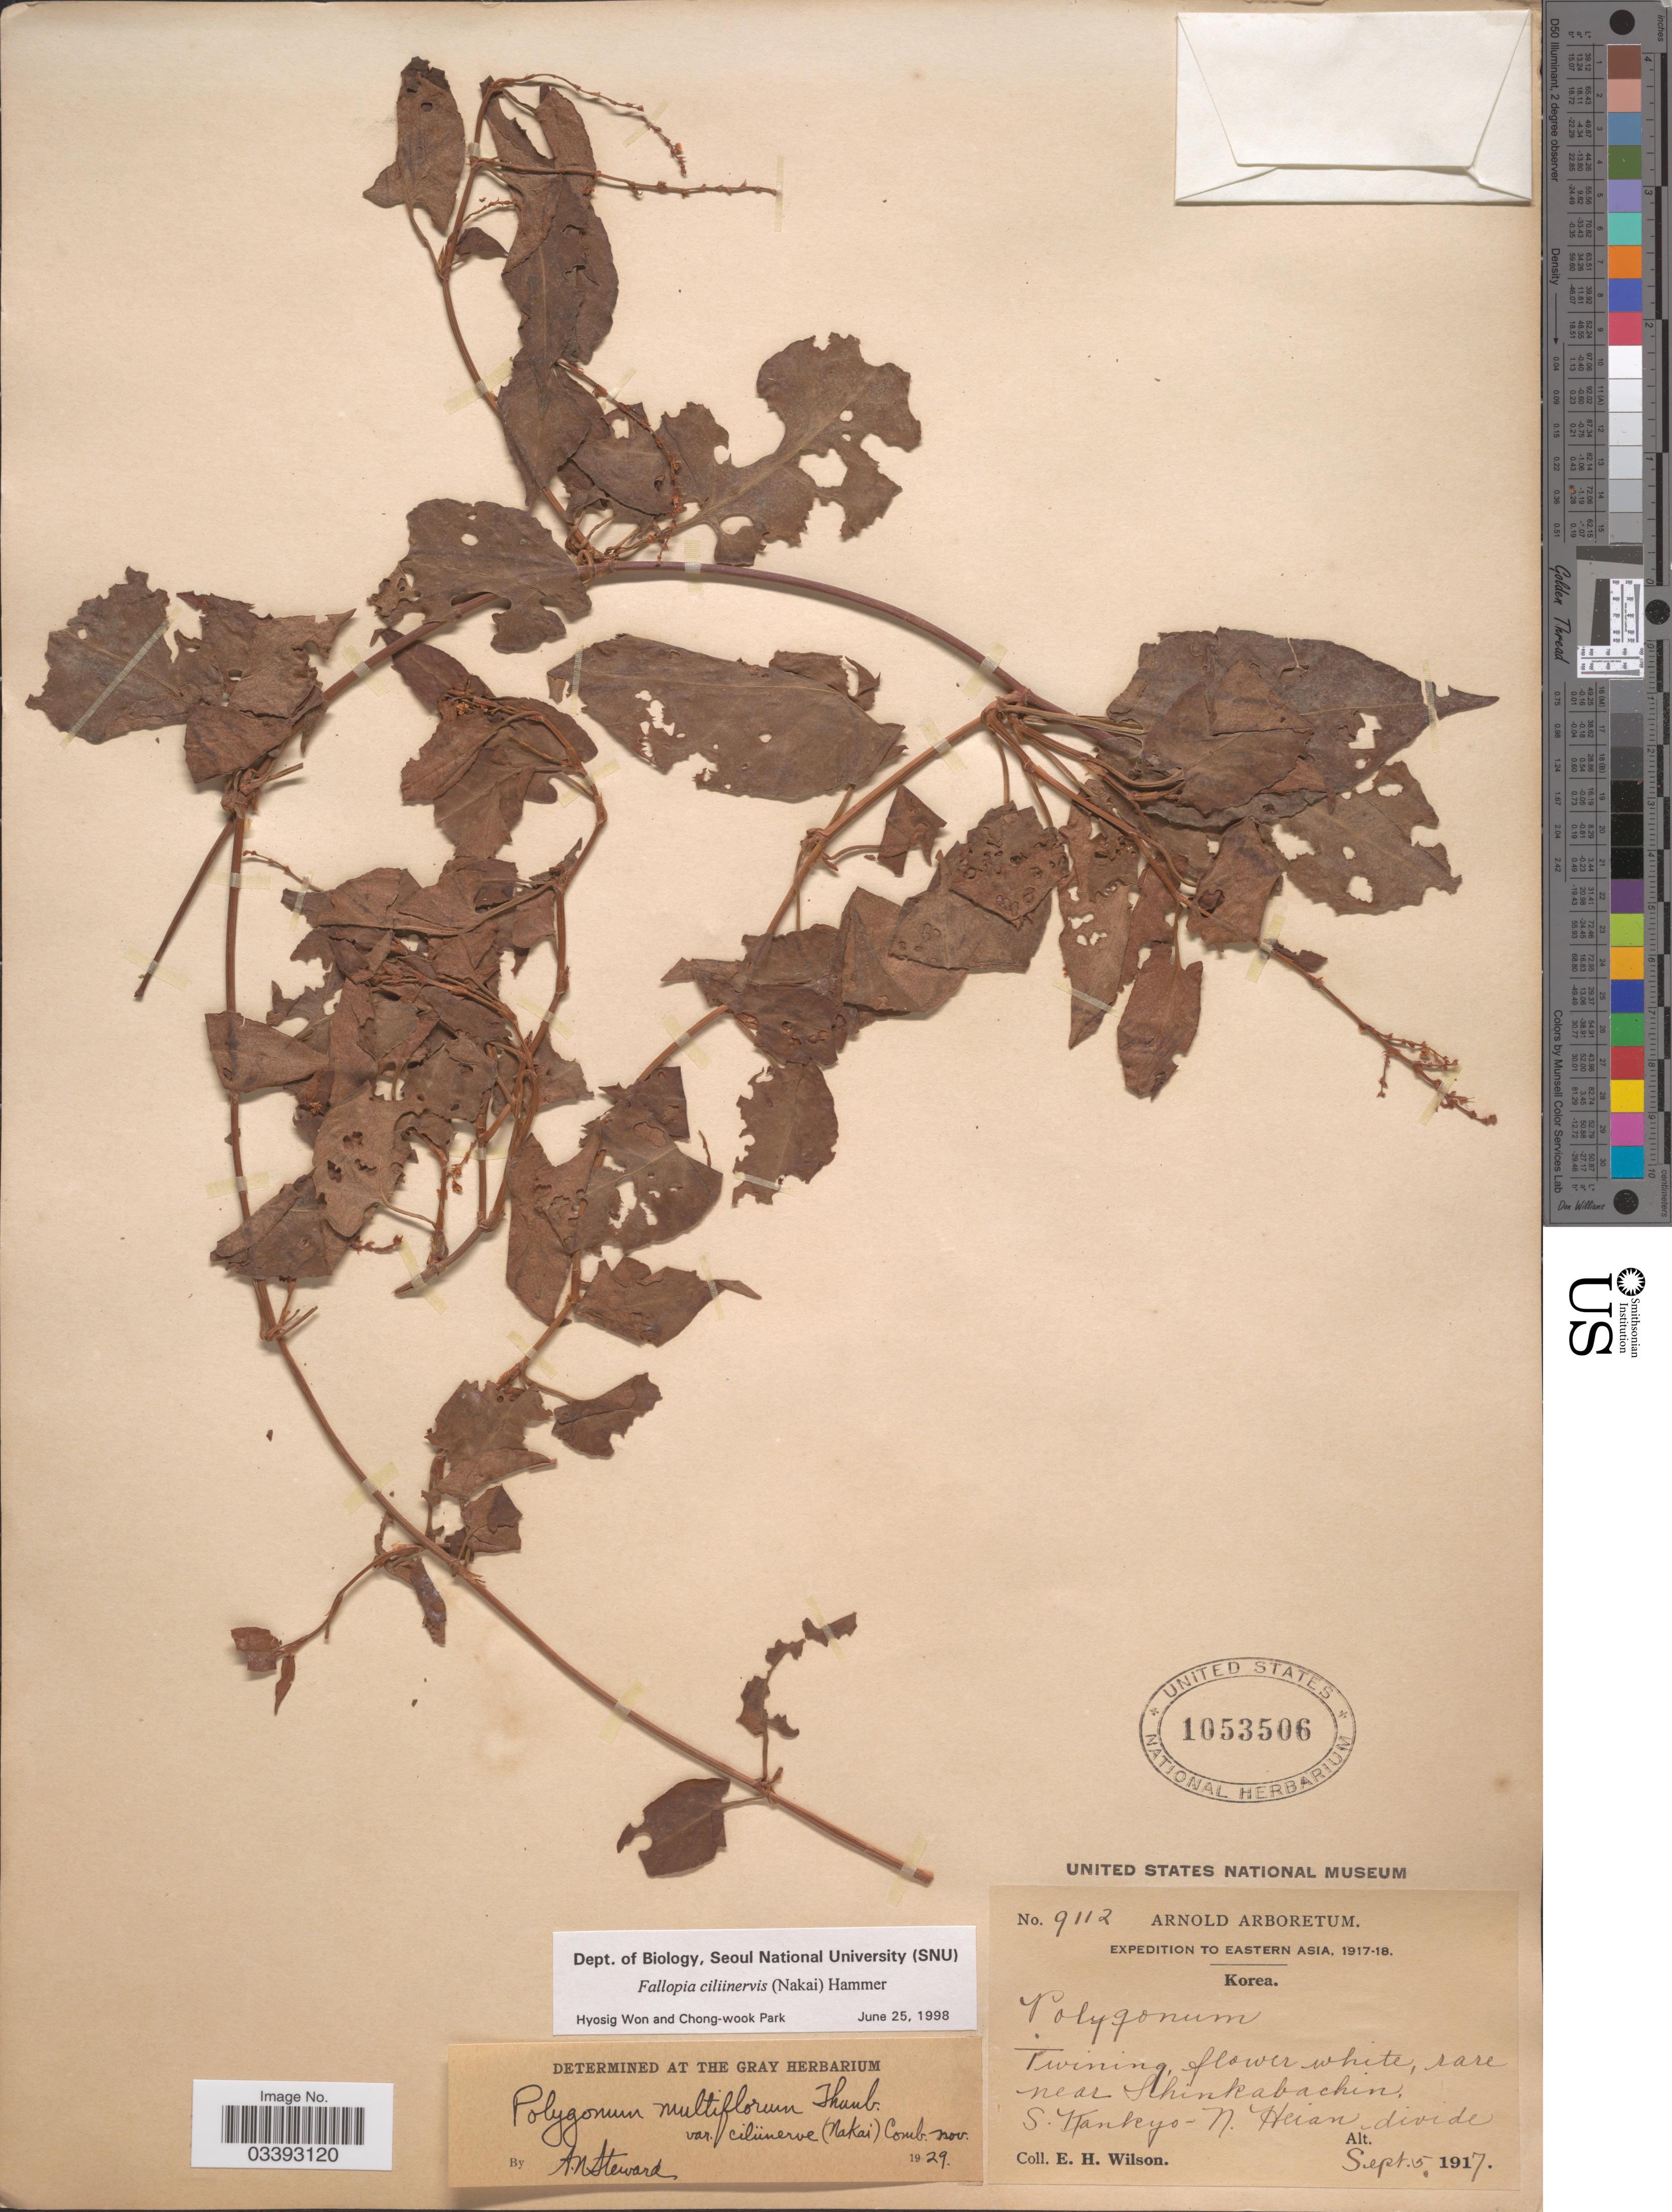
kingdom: Plantae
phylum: Tracheophyta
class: Magnoliopsida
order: Caryophyllales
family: Polygonaceae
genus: Fallopia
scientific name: Fallopia ciliinervis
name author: (Nakai) K. Hammer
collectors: E. Wilson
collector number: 9112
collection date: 1917-09-05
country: North Korea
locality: Near Shinkabachin, S. Kankyo - N. Heian divide.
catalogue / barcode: US 1053506